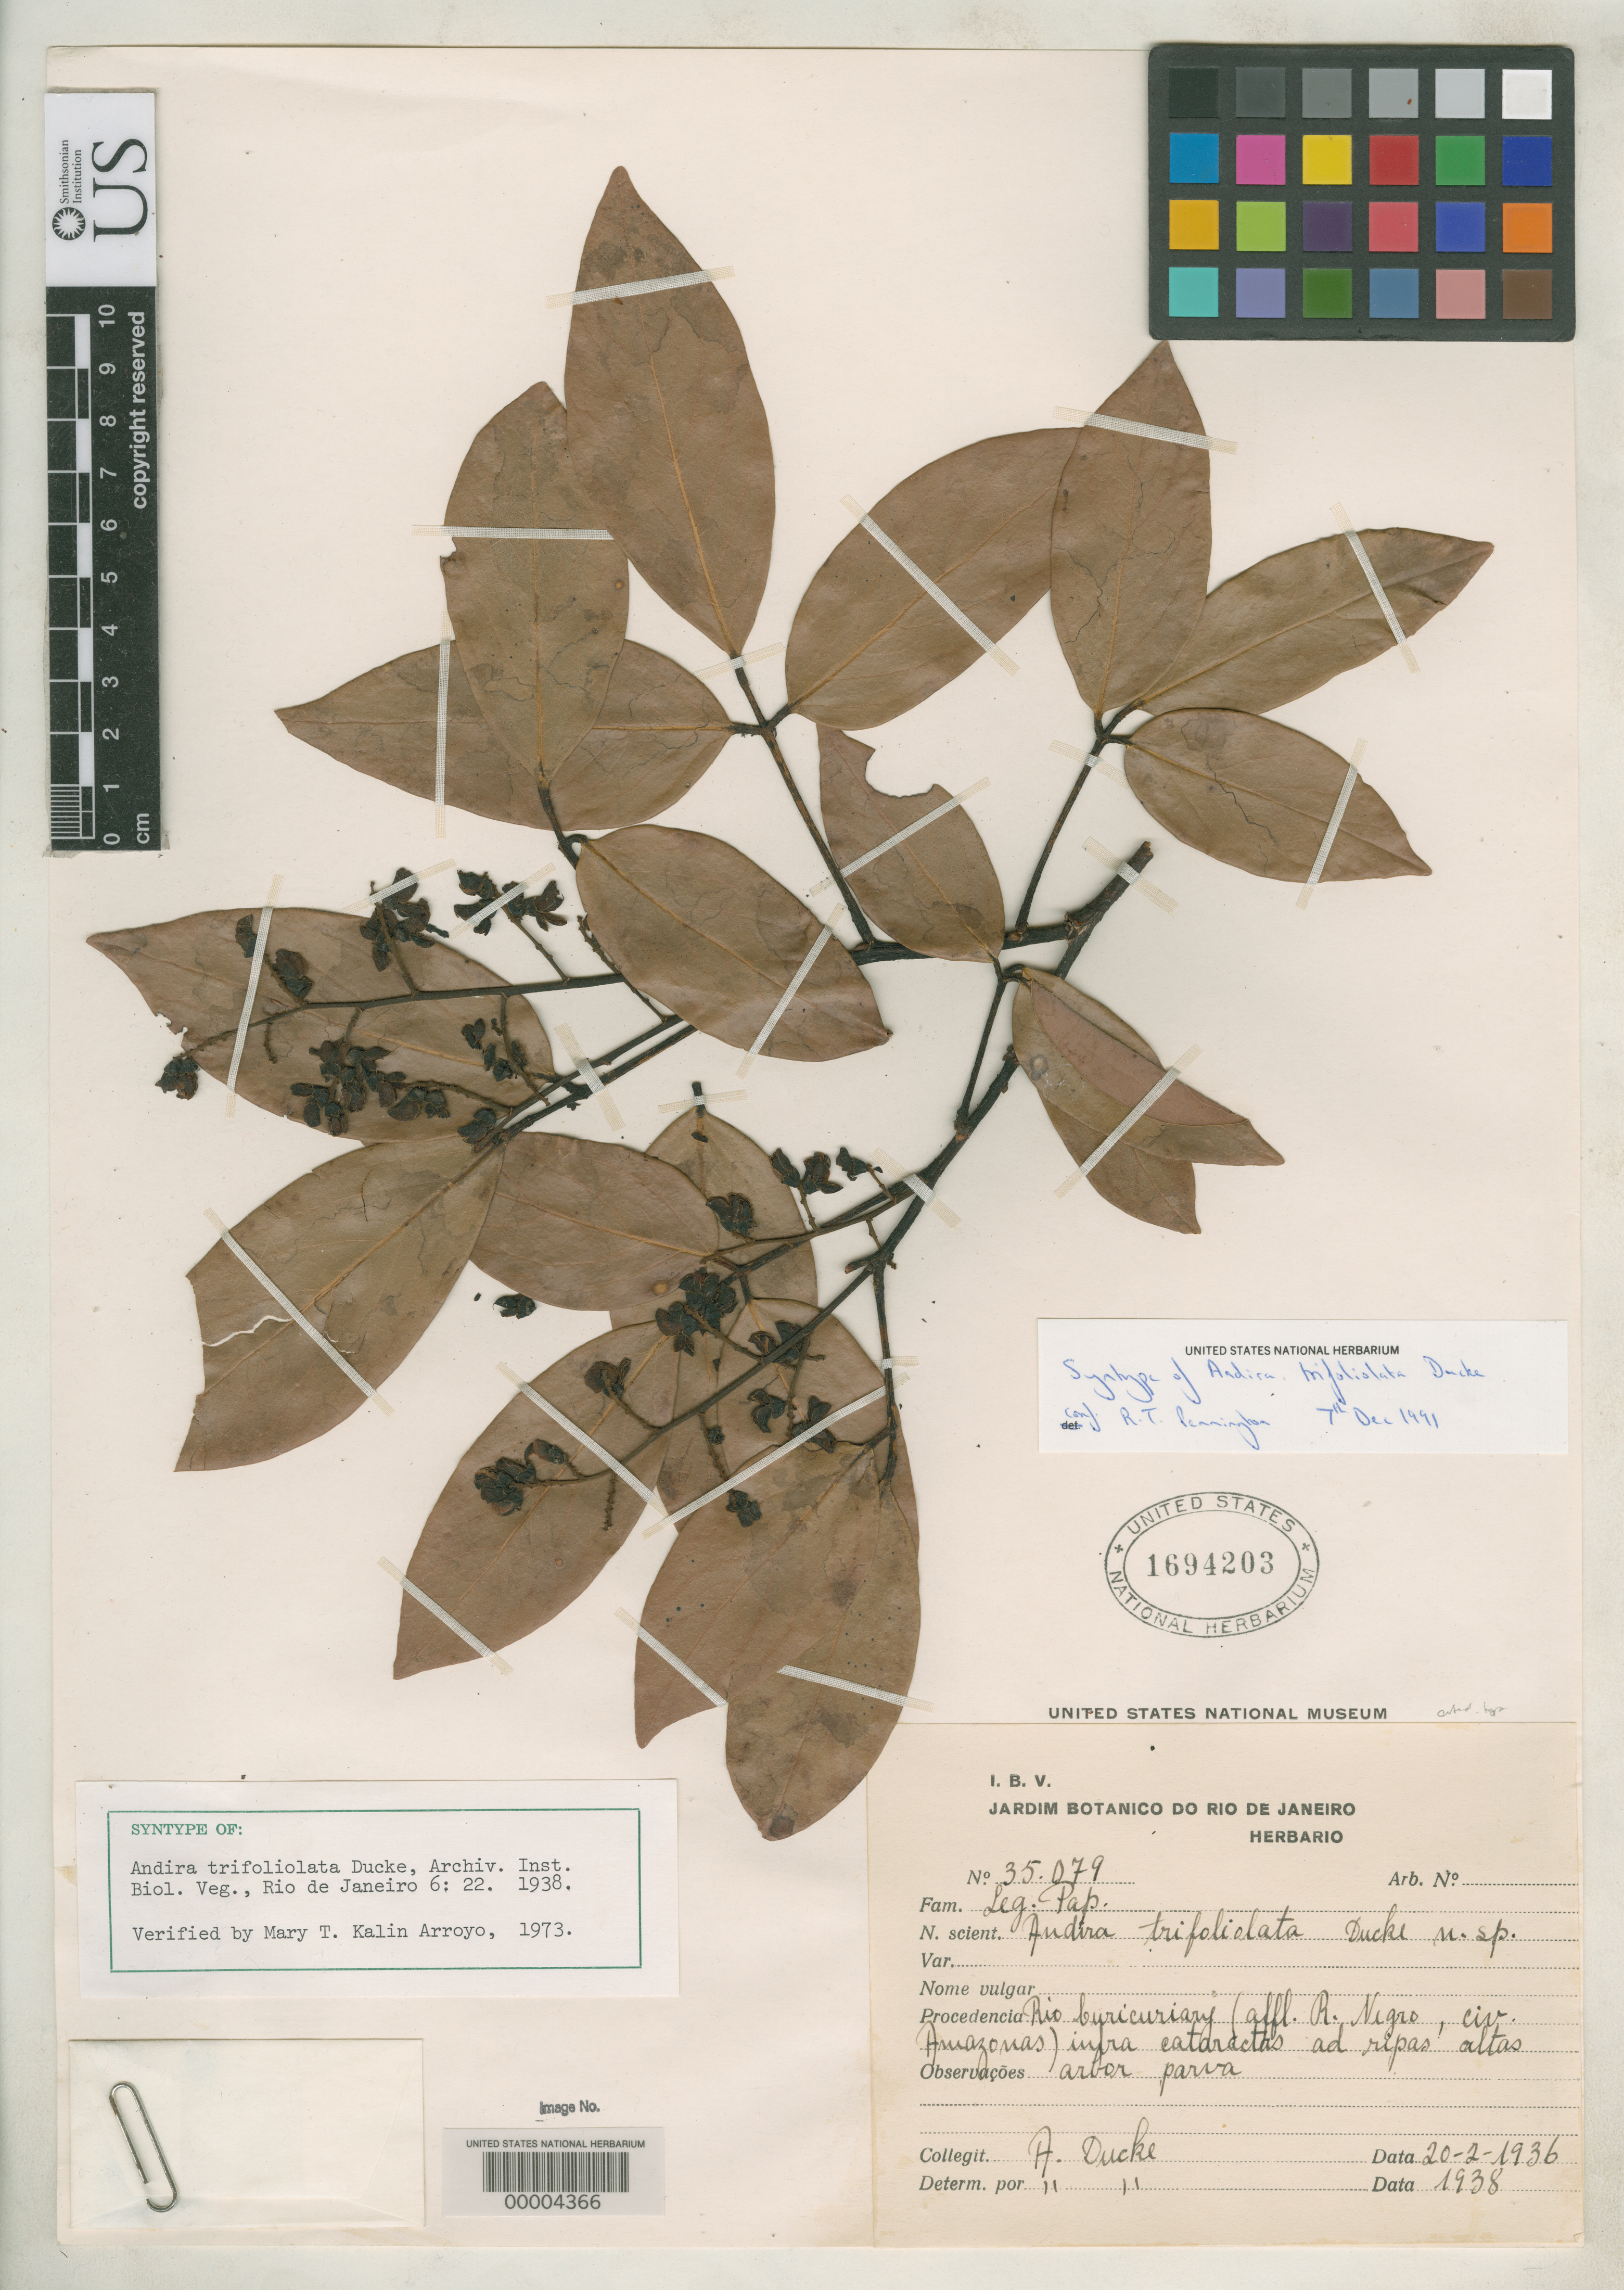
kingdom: Plantae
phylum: Tracheophyta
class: Magnoliopsida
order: Fabales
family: Fabaceae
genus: Andira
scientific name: Andira trifoliolata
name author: Ducke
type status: Isolectotype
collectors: A. Ducke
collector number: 35079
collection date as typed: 20 Feb 1936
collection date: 1936-02-20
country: Brazil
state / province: Amazonas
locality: Rio Curicuriary (affl. R. Negro, civ. Amazonas).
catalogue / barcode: US 1694203